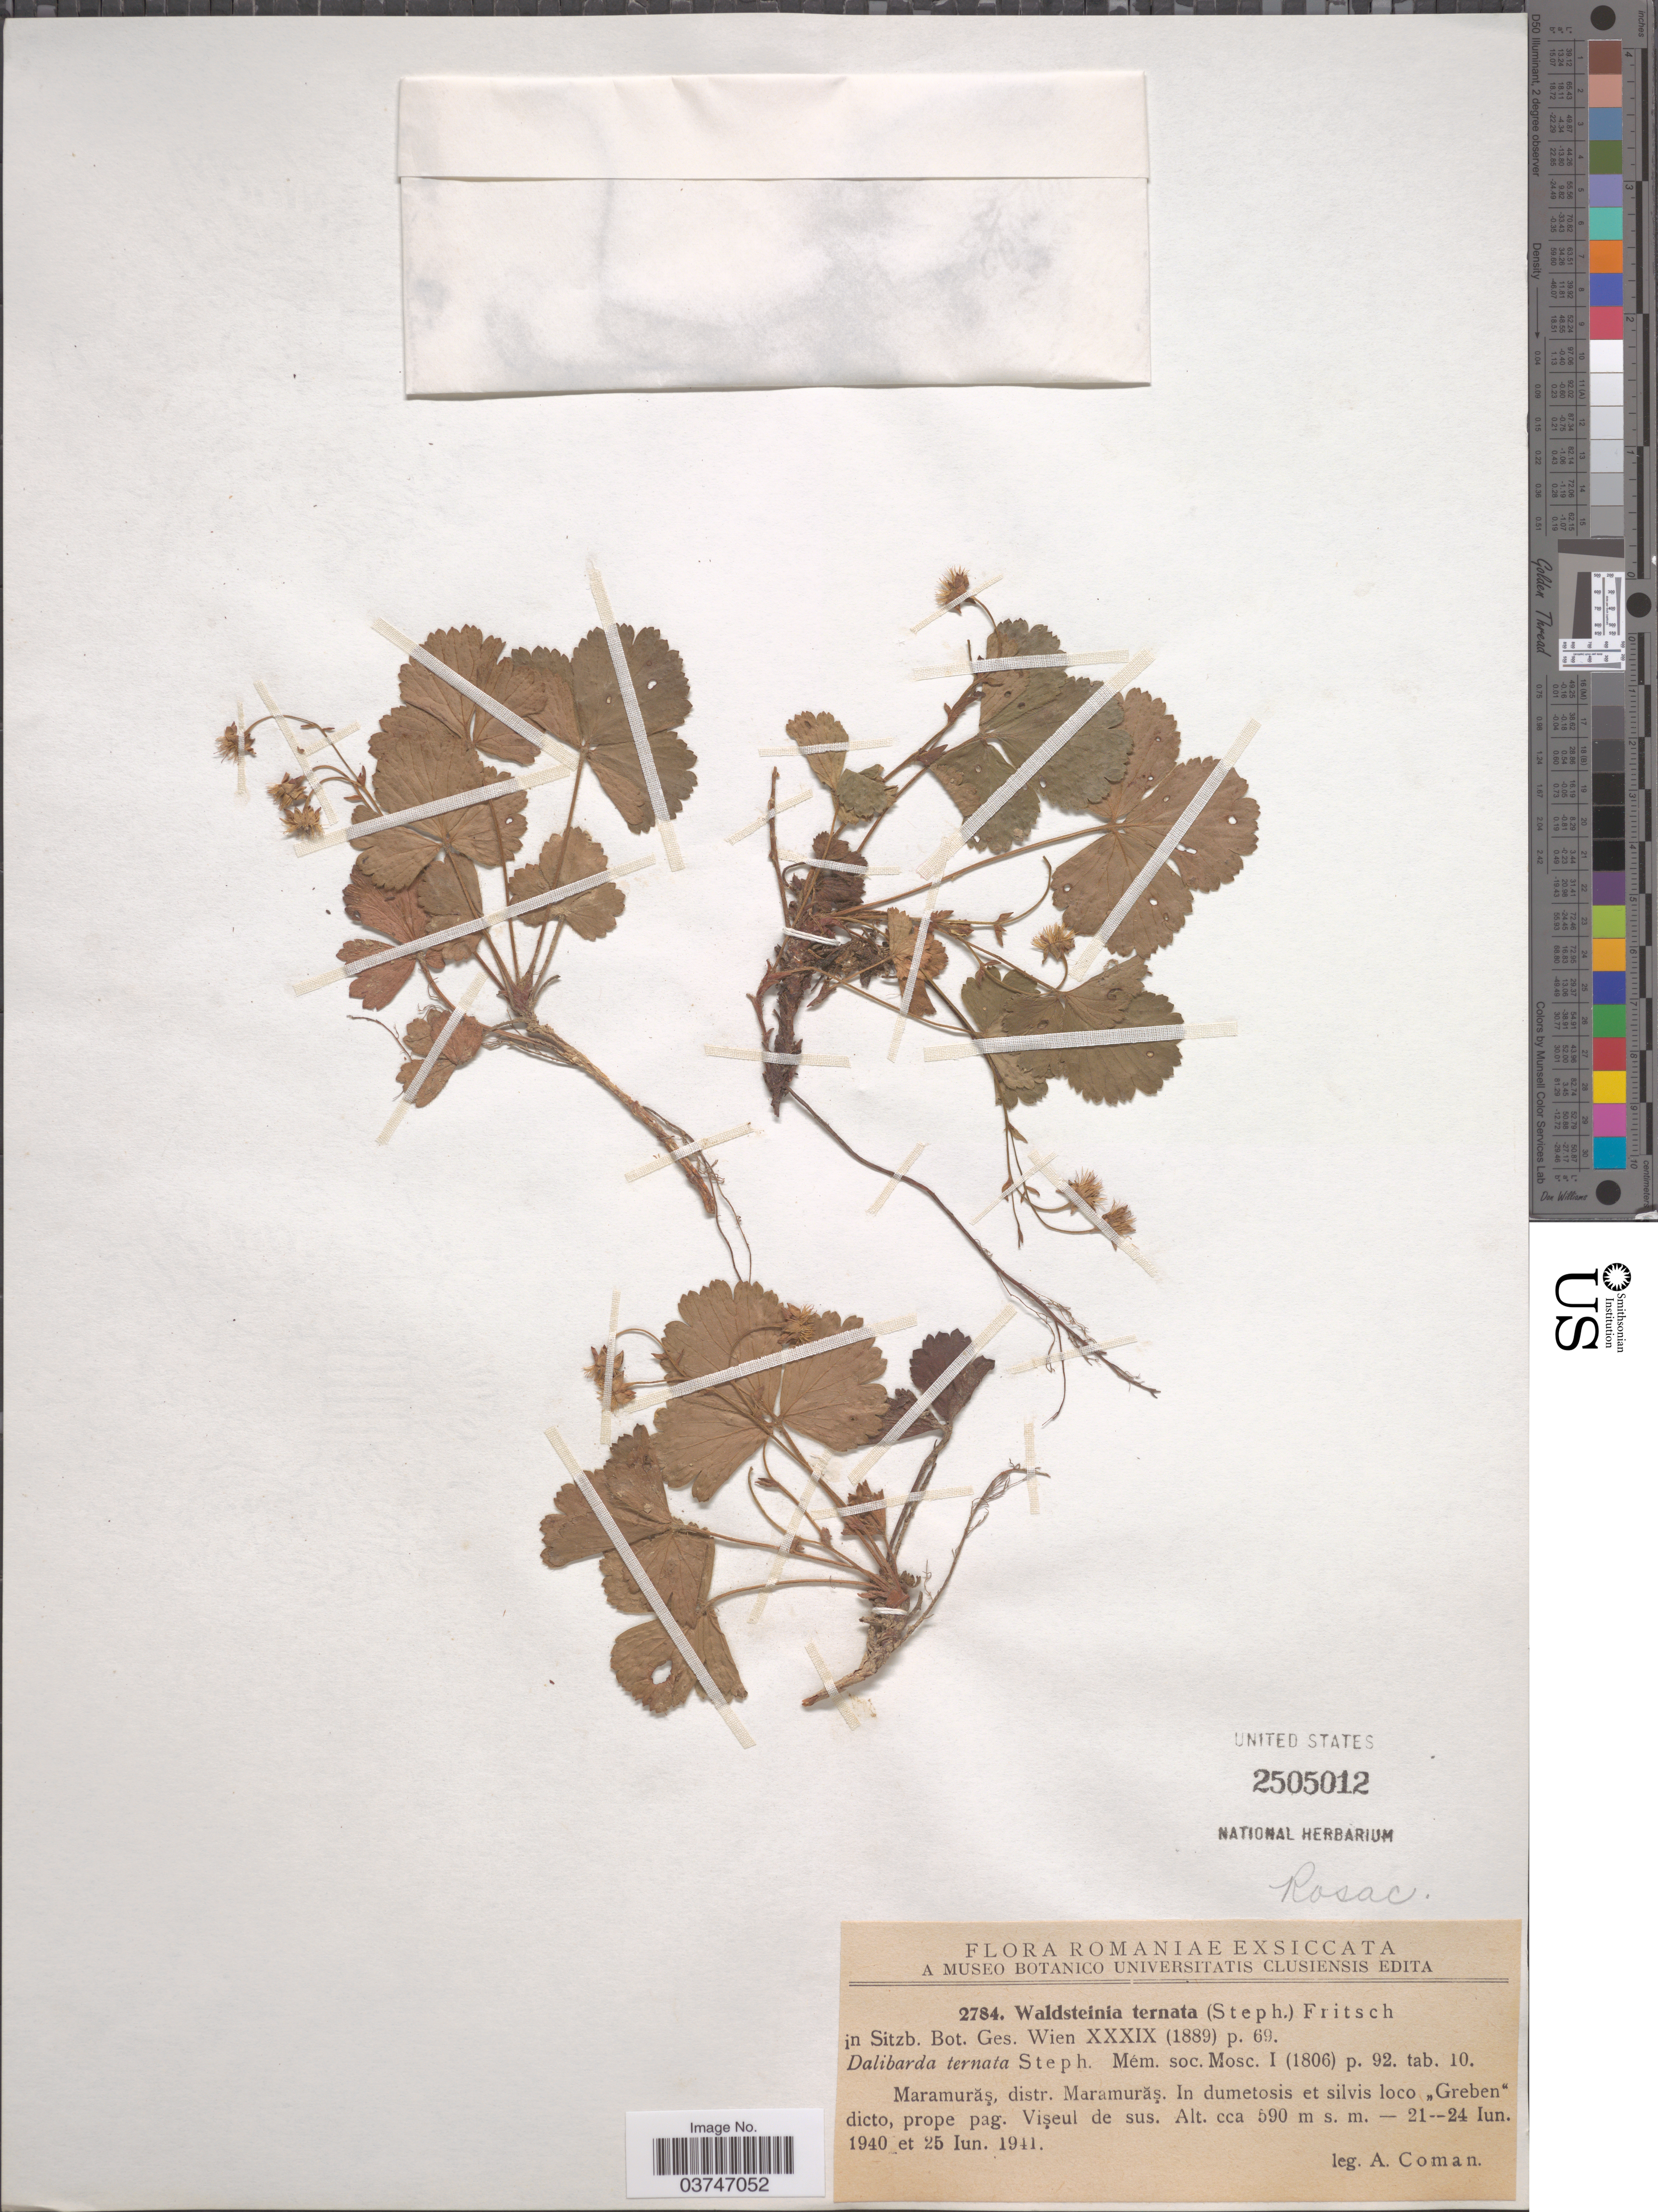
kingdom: Plantae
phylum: Tracheophyta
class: Magnoliopsida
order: Rosales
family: Rosaceae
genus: Waldsteinia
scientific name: Waldsteinia ternata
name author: (Stephan) Fritsch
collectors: A. Coman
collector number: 2784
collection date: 1941-06-21/1941-06-25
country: Romania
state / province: Maramures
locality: Distr. Maramurăş. In dumetosis et silvis loco ,,Greben' dicto, prope pag. Vişueul de sus.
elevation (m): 590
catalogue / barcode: US 2505012